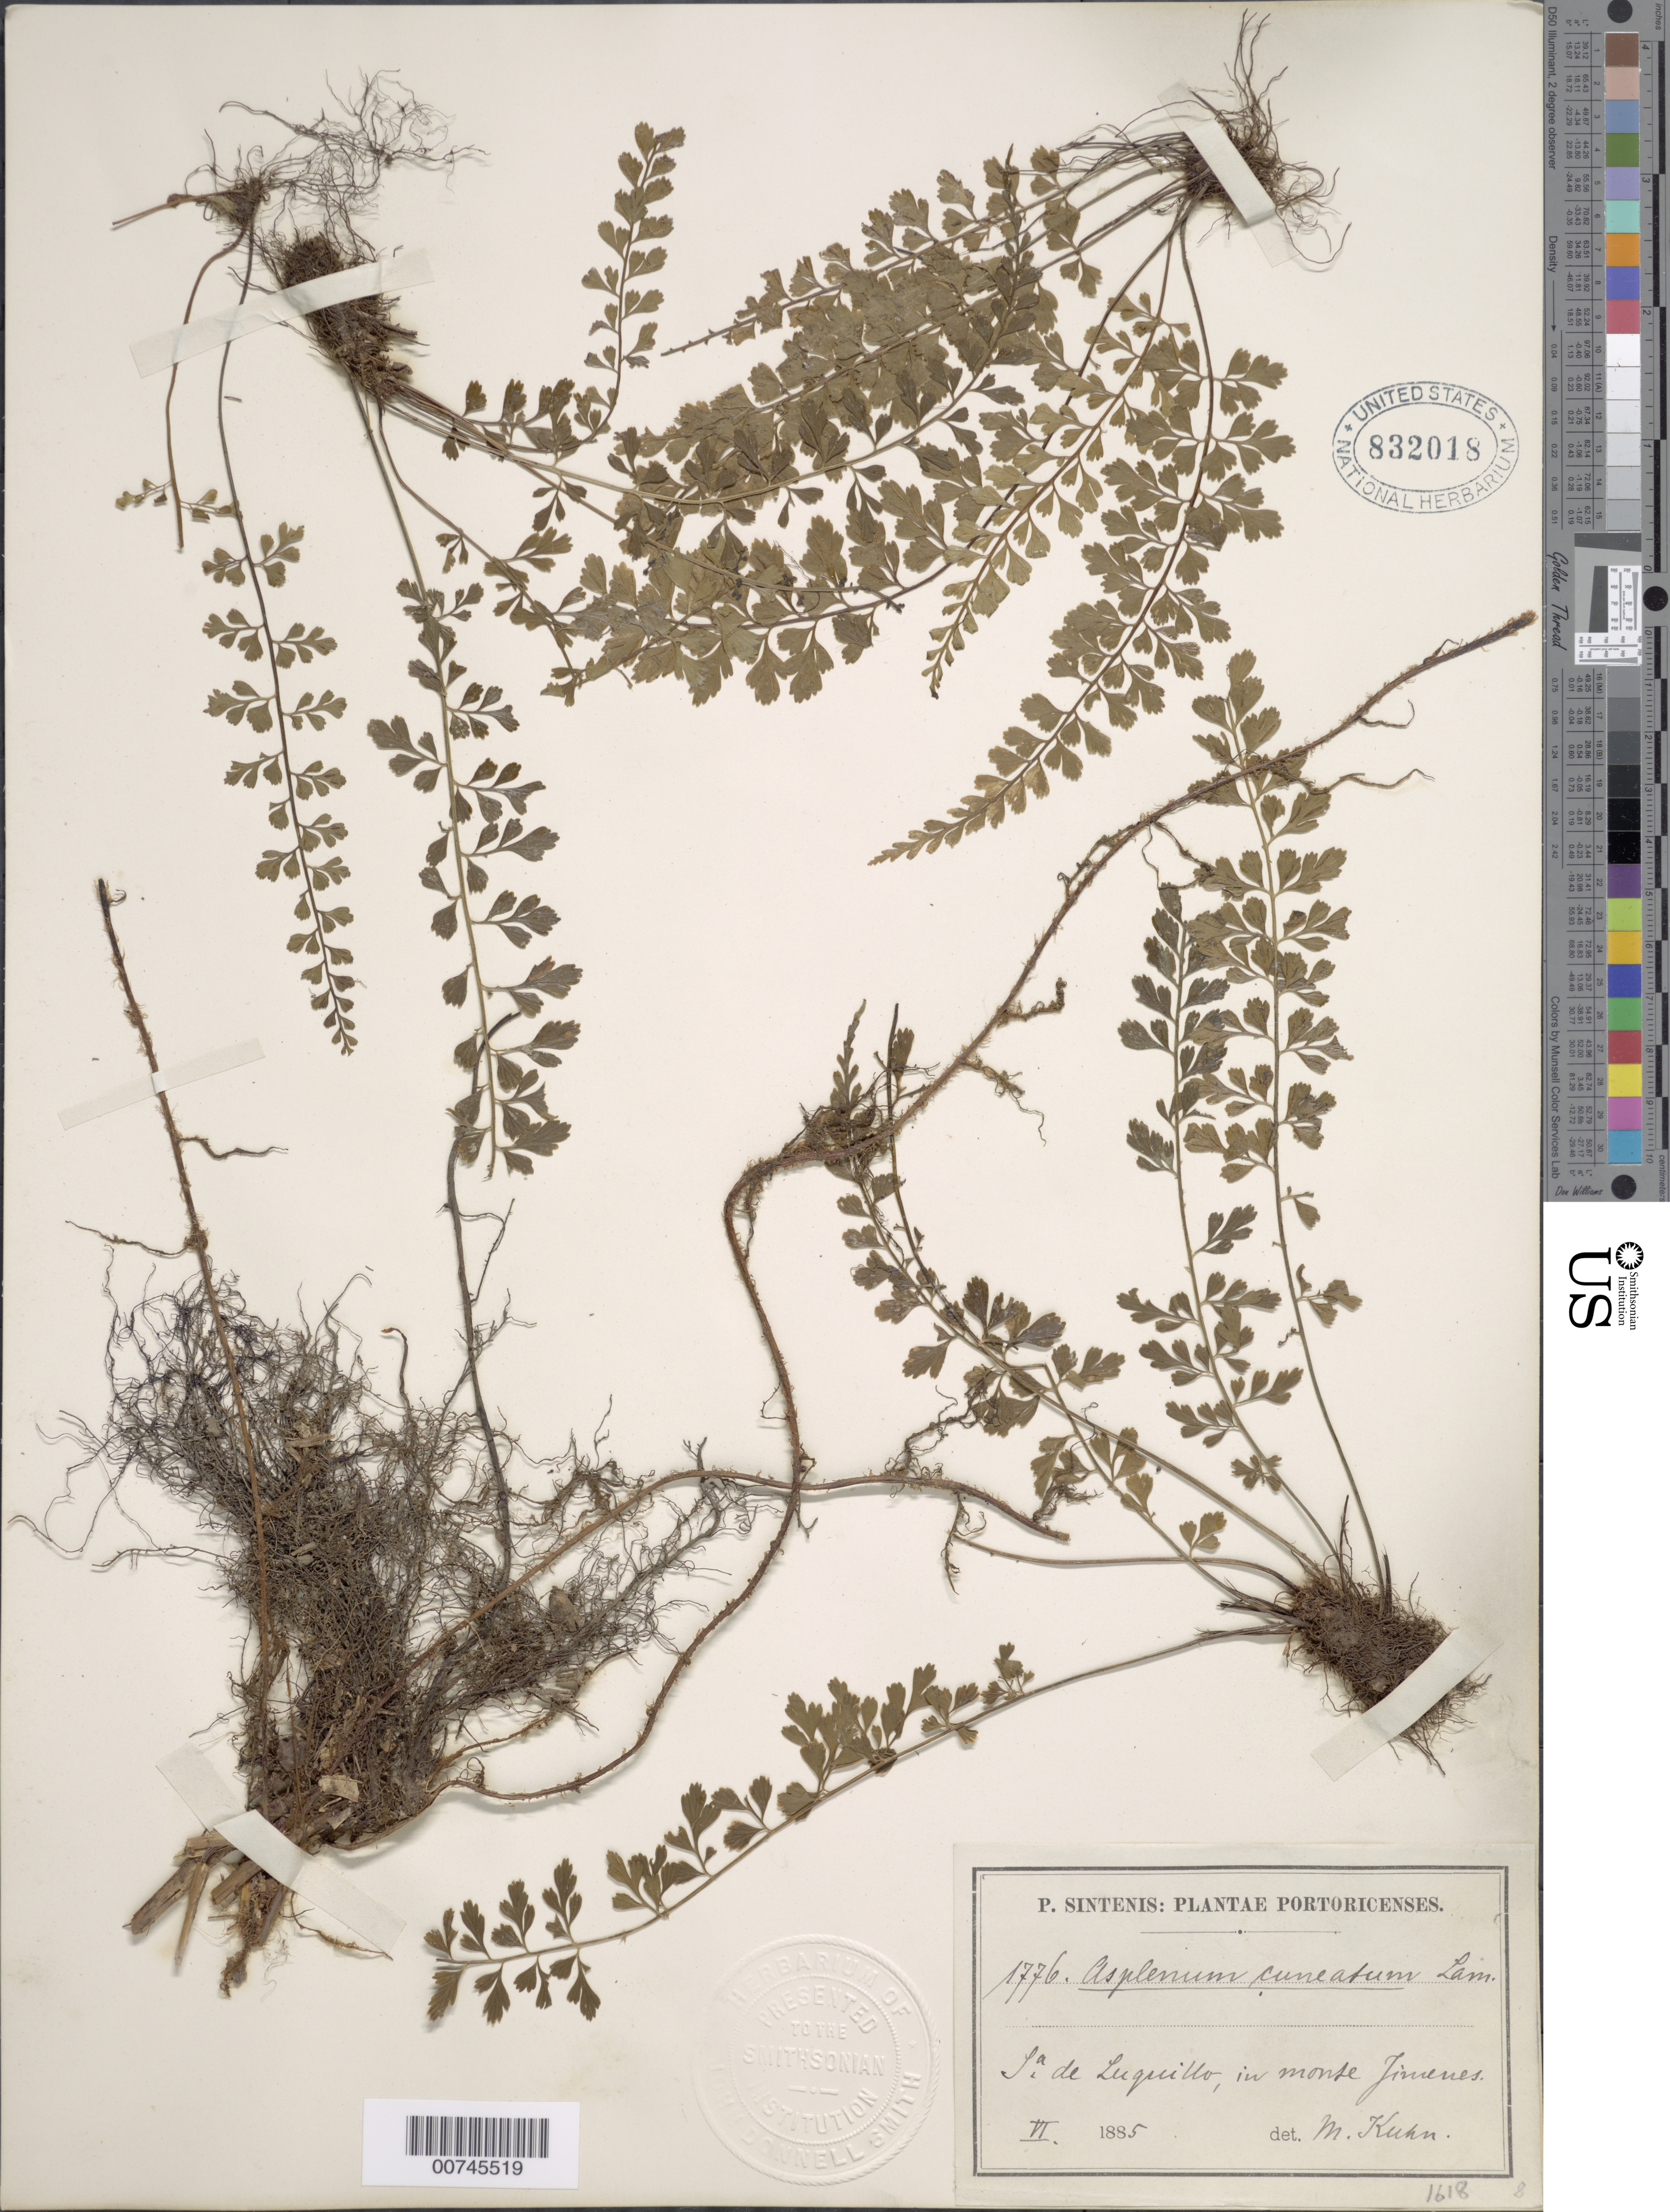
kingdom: Plantae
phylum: Tracheophyta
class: Polypodiopsida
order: Polypodiales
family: Aspleniaceae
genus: Asplenium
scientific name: Asplenium cuneatum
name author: Lam.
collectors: P. Sintenis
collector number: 1776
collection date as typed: Jun 1885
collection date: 1885-06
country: Puerto Rico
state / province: Luquillo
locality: Monte Jimenes, Sierra de Luquillo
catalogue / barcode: US 832018